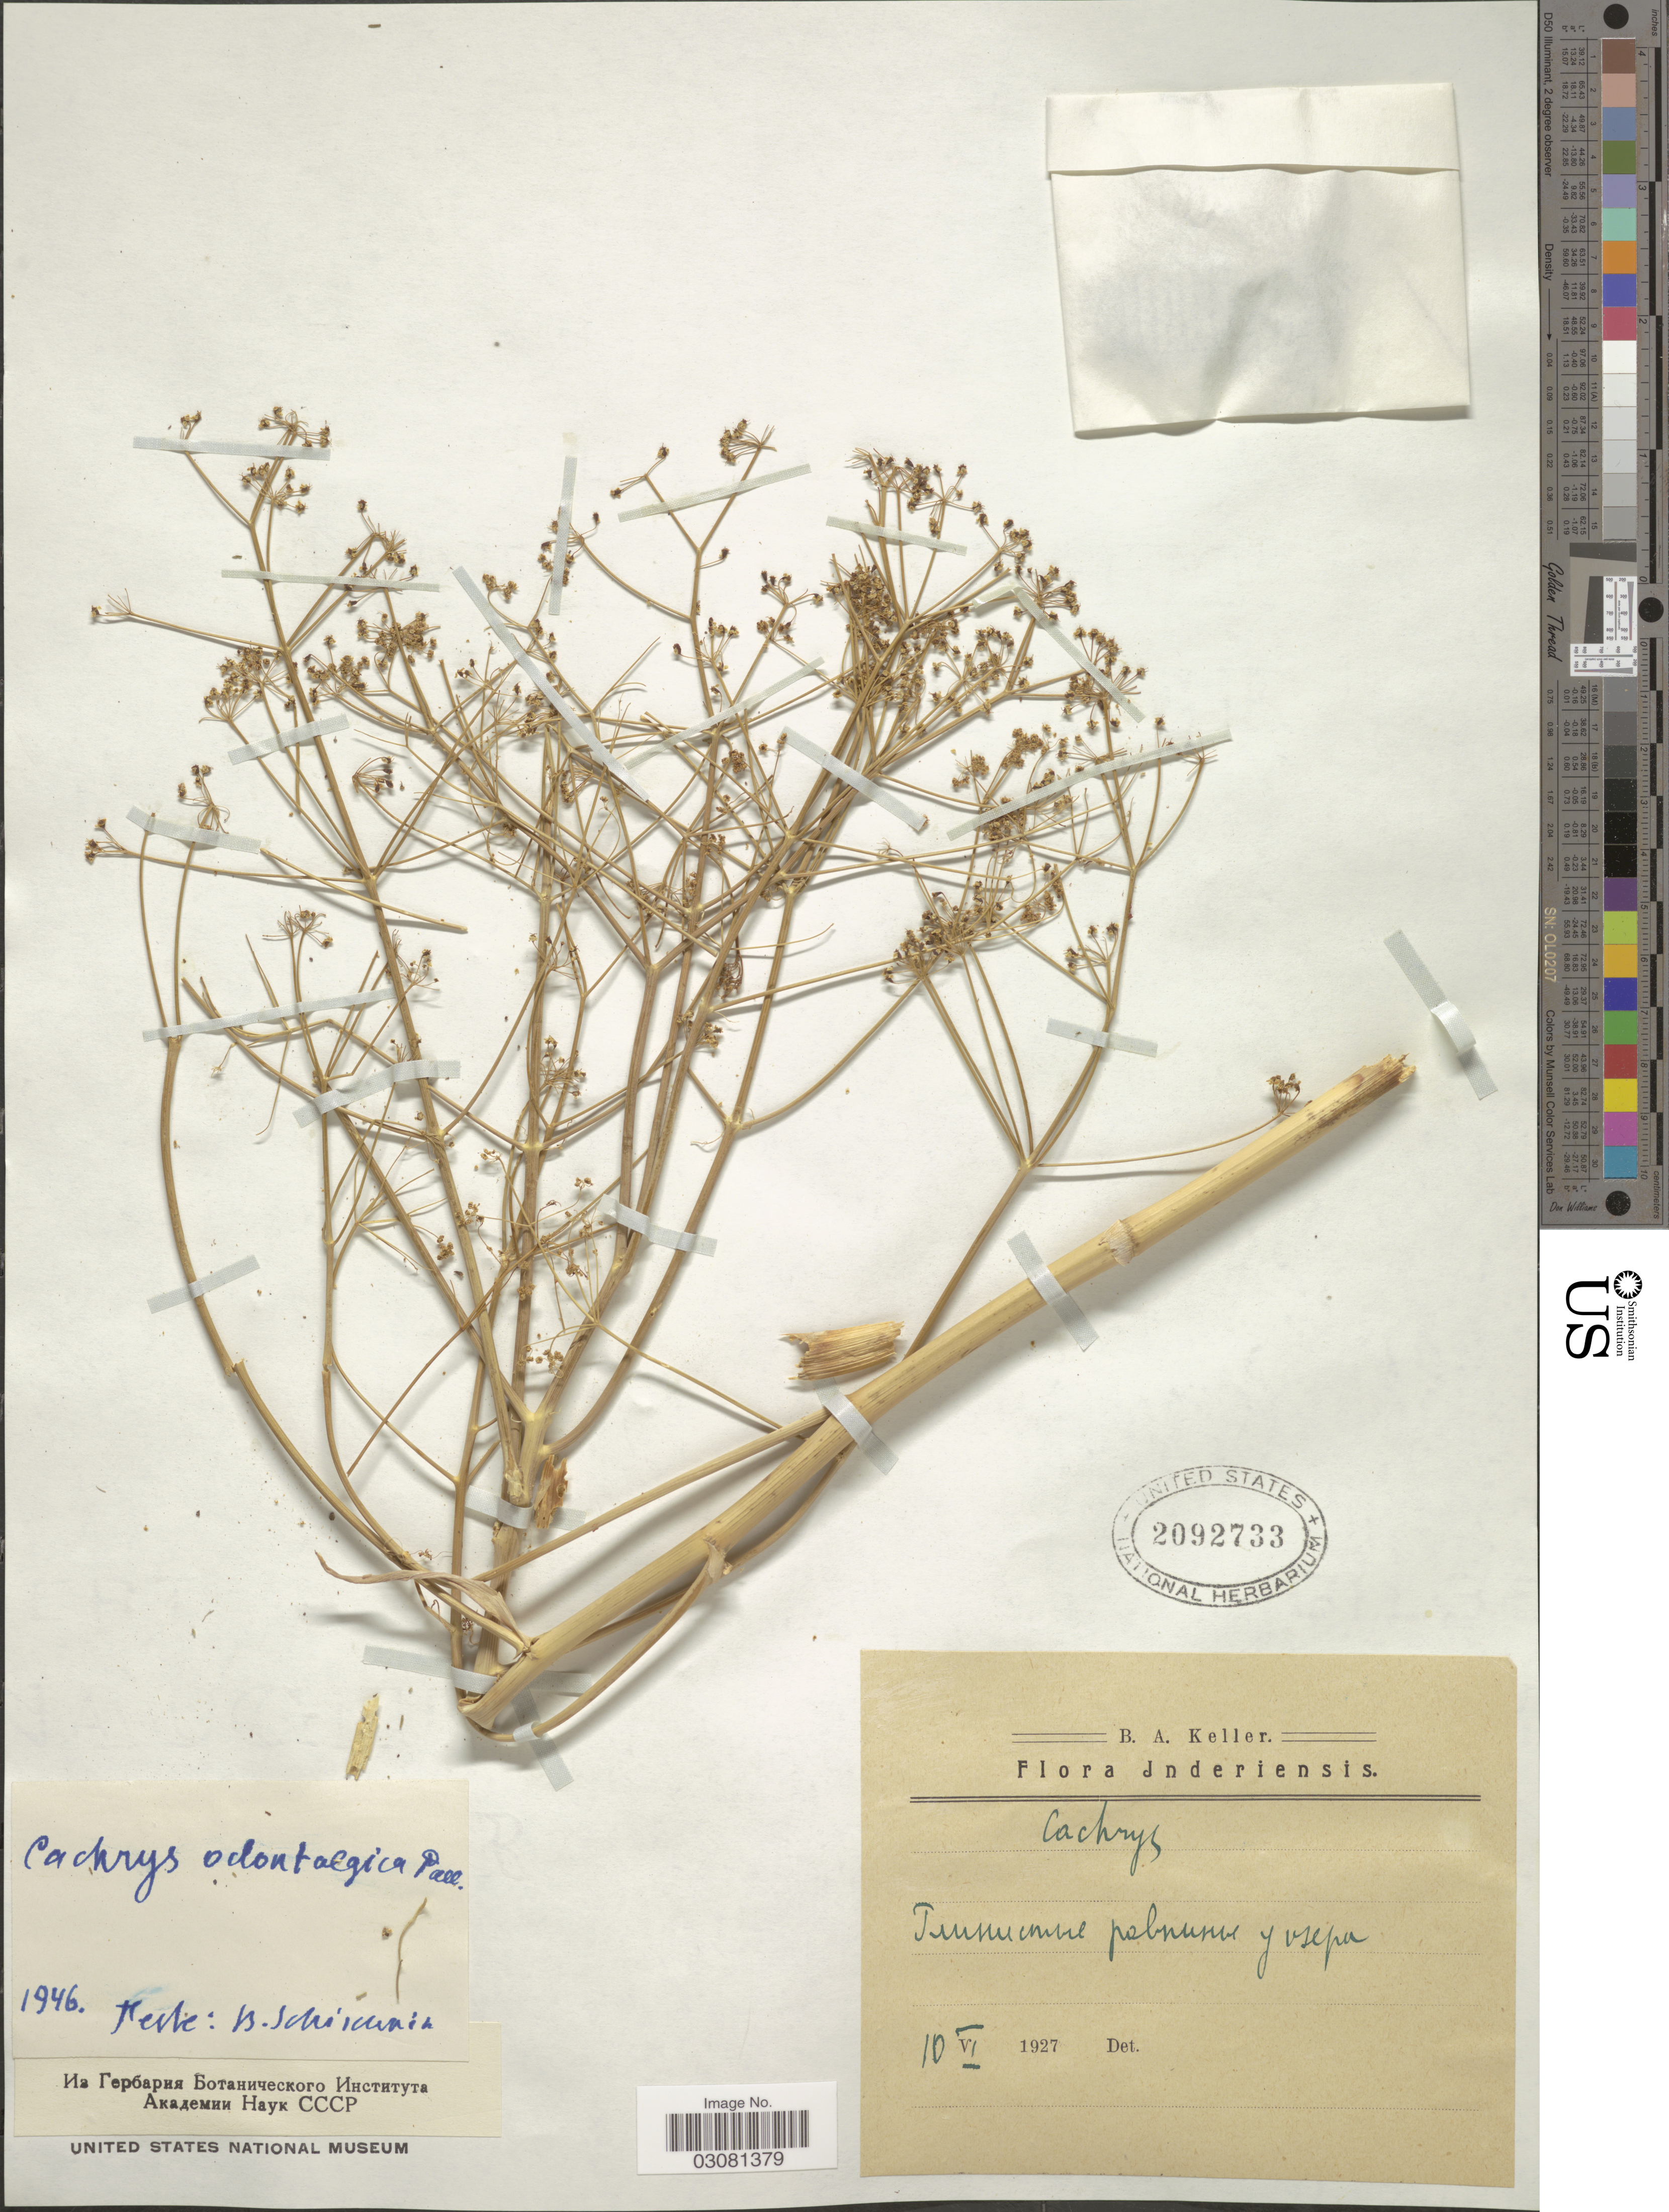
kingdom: Plantae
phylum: Tracheophyta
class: Magnoliopsida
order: Apiales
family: Apiaceae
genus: Cachrys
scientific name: Cachrys odontalgica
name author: Pall.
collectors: B. Keller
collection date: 1927-06-10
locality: Inderiensis. Tumuumbre pabusu Josepa. [interpreted]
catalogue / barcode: US 2092733